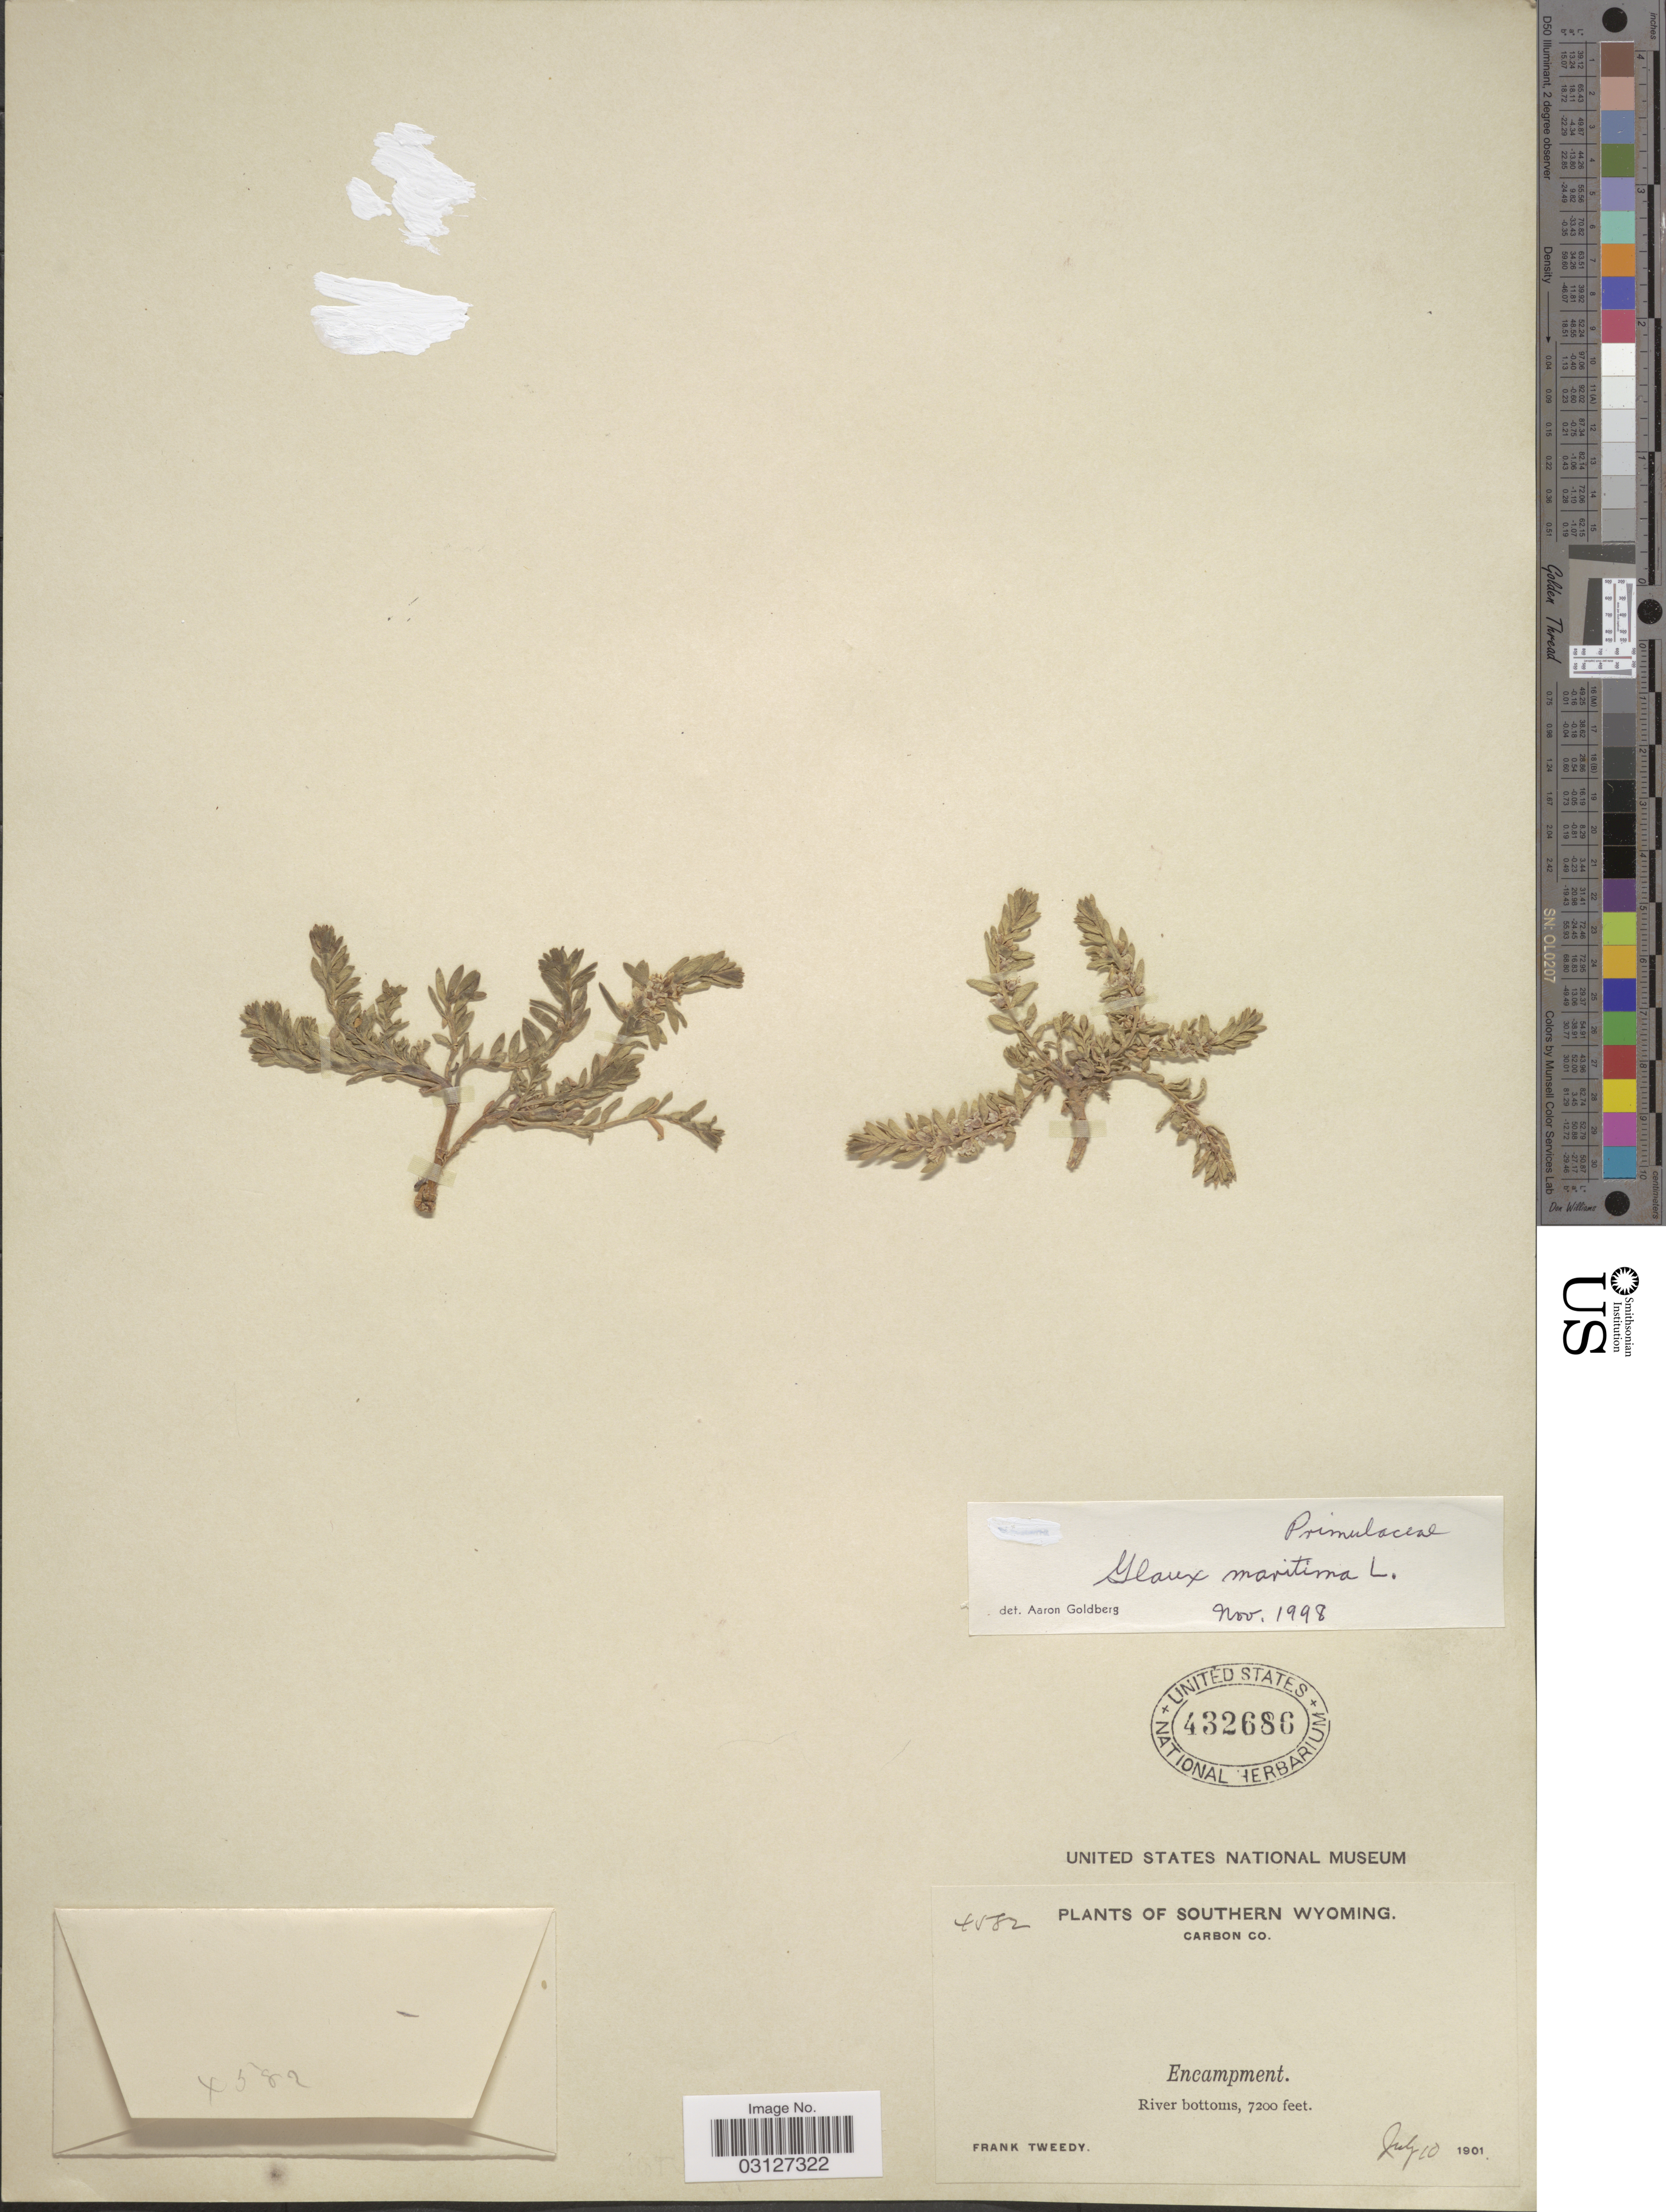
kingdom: Plantae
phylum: Tracheophyta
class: Magnoliopsida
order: Ericales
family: Primulaceae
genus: Glaux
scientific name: Glaux maritima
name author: L.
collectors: F. Tweedy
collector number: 4582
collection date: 1901-07-10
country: United States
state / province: Wyoming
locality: Southern Wyoming. Carbon Co. Encampment.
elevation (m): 2195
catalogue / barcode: US 432686